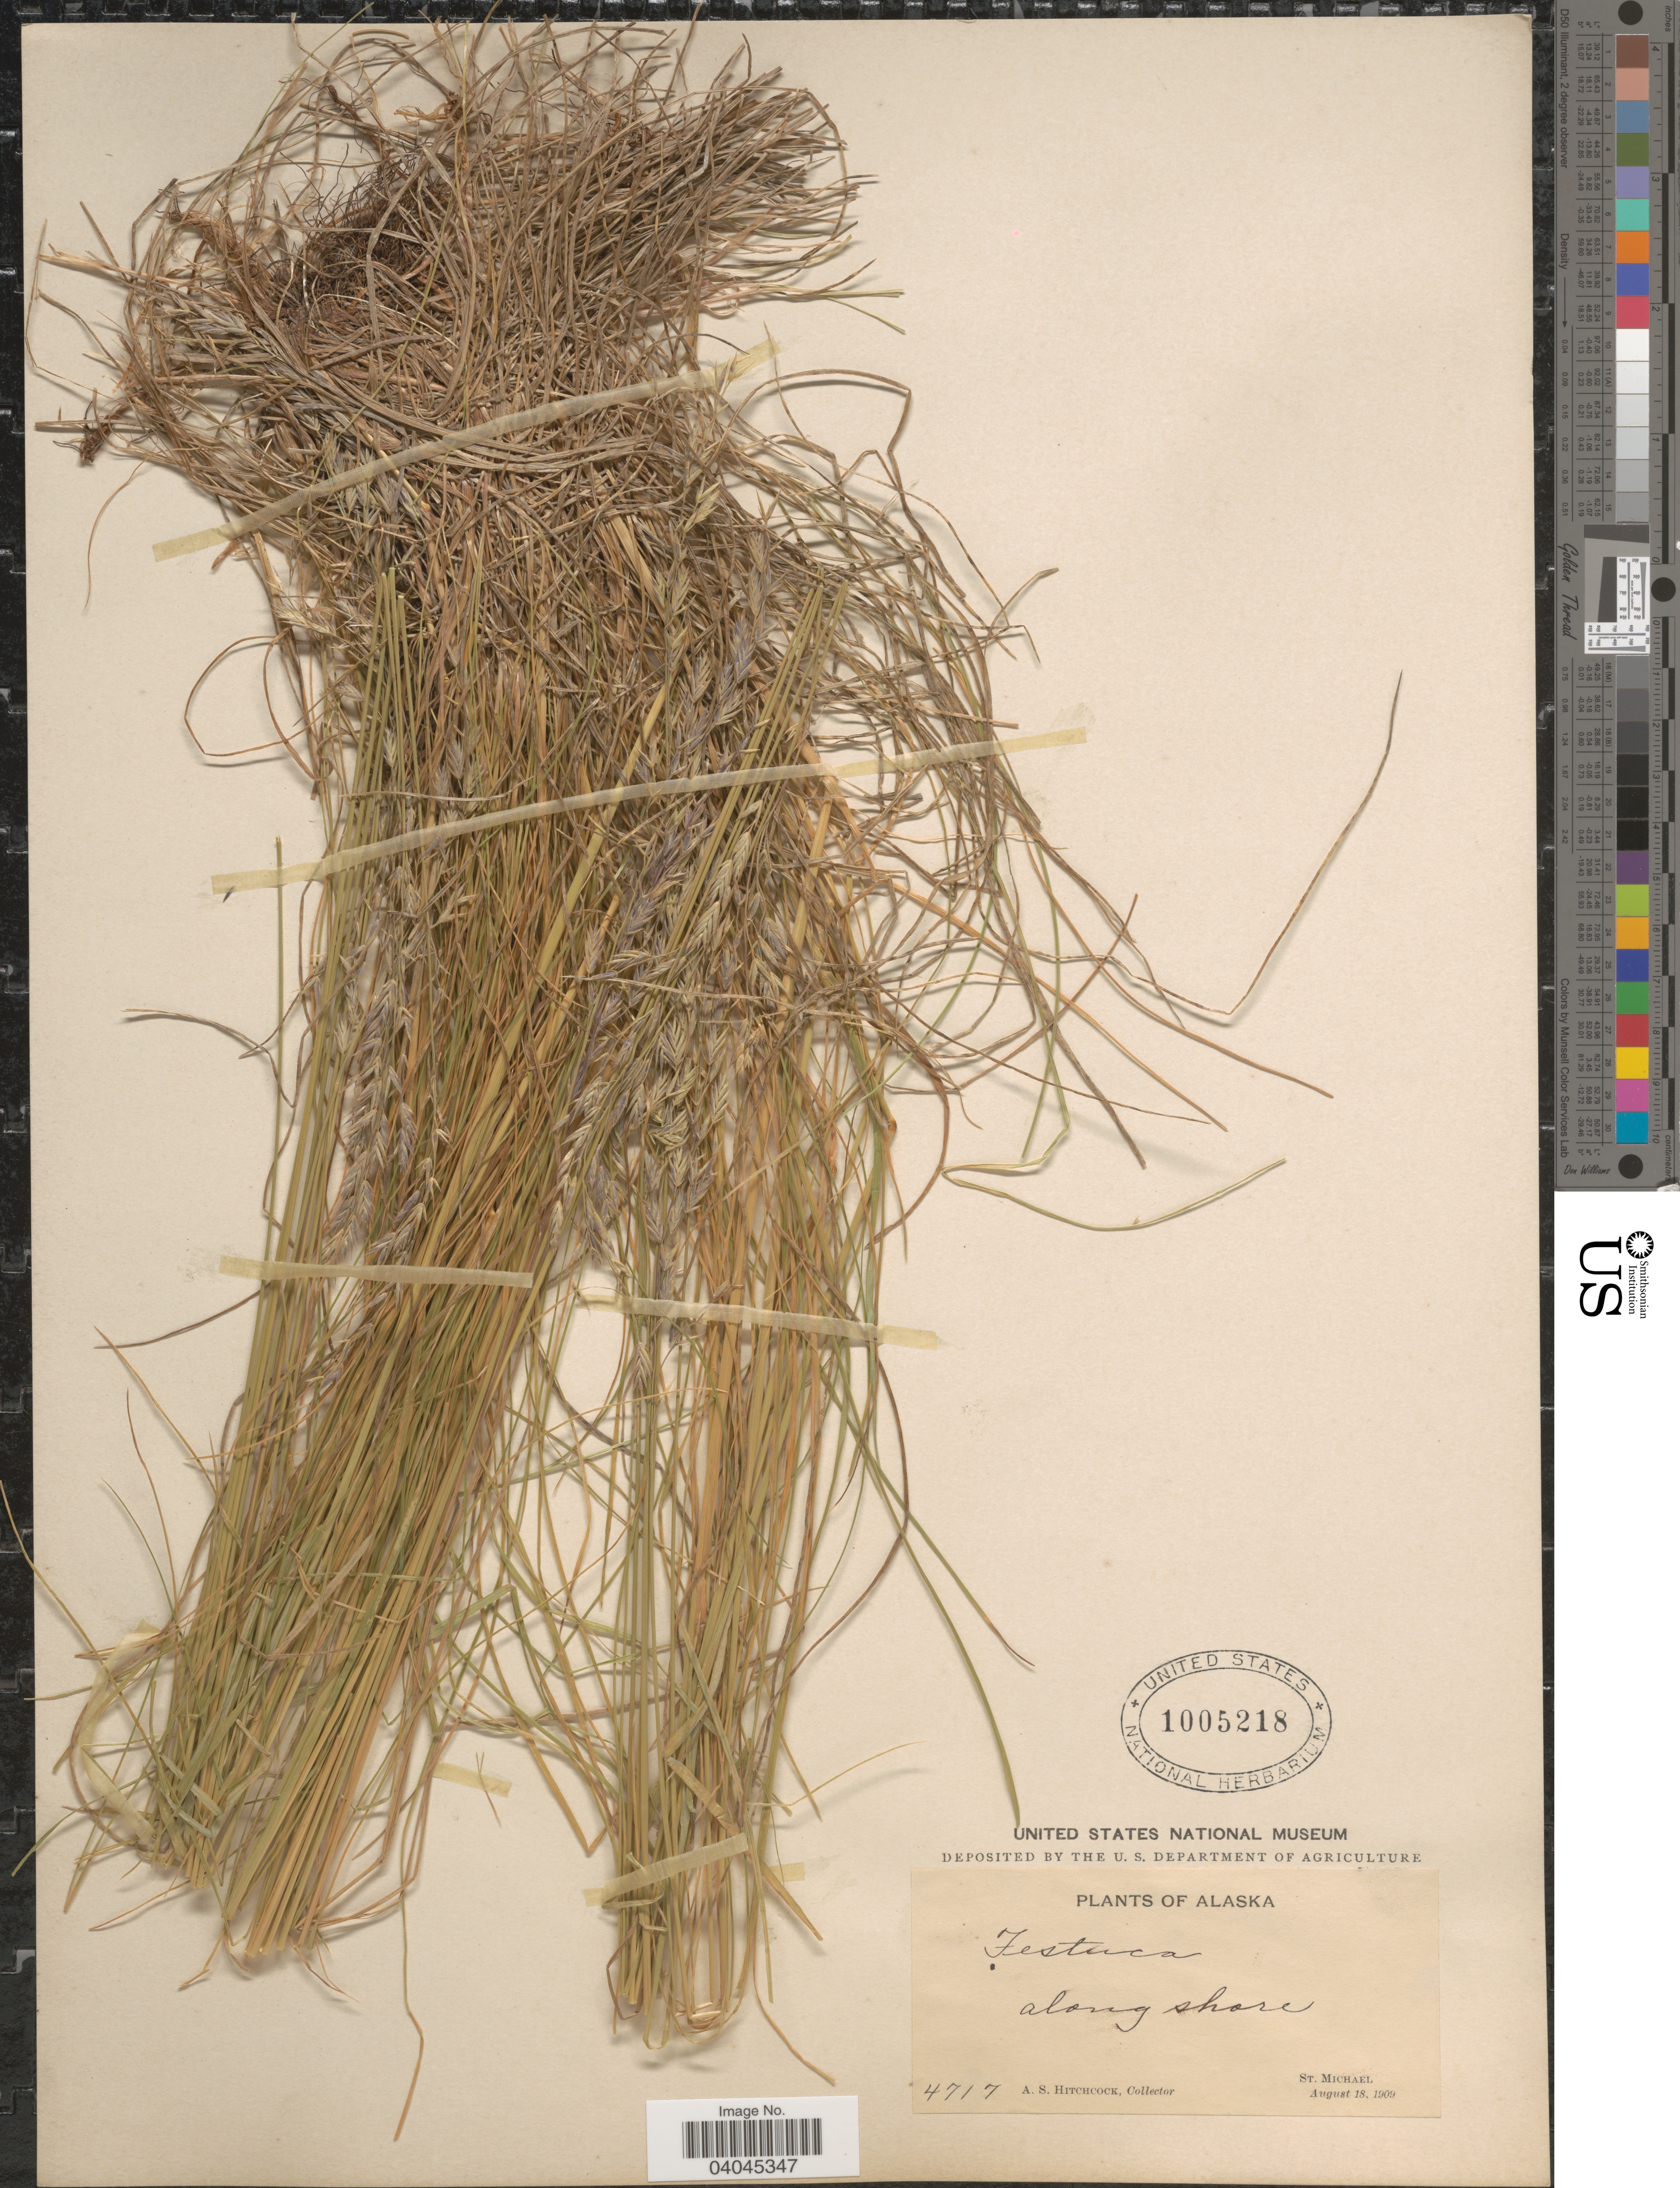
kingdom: Plantae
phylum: Tracheophyta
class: Liliopsida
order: Poales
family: Poaceae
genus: Festuca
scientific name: Festuca rubra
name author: L.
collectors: A. S. Hitchcock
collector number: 4717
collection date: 1909-08-18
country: United States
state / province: Alaska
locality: Along shore, St. Michael.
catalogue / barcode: US 1005218